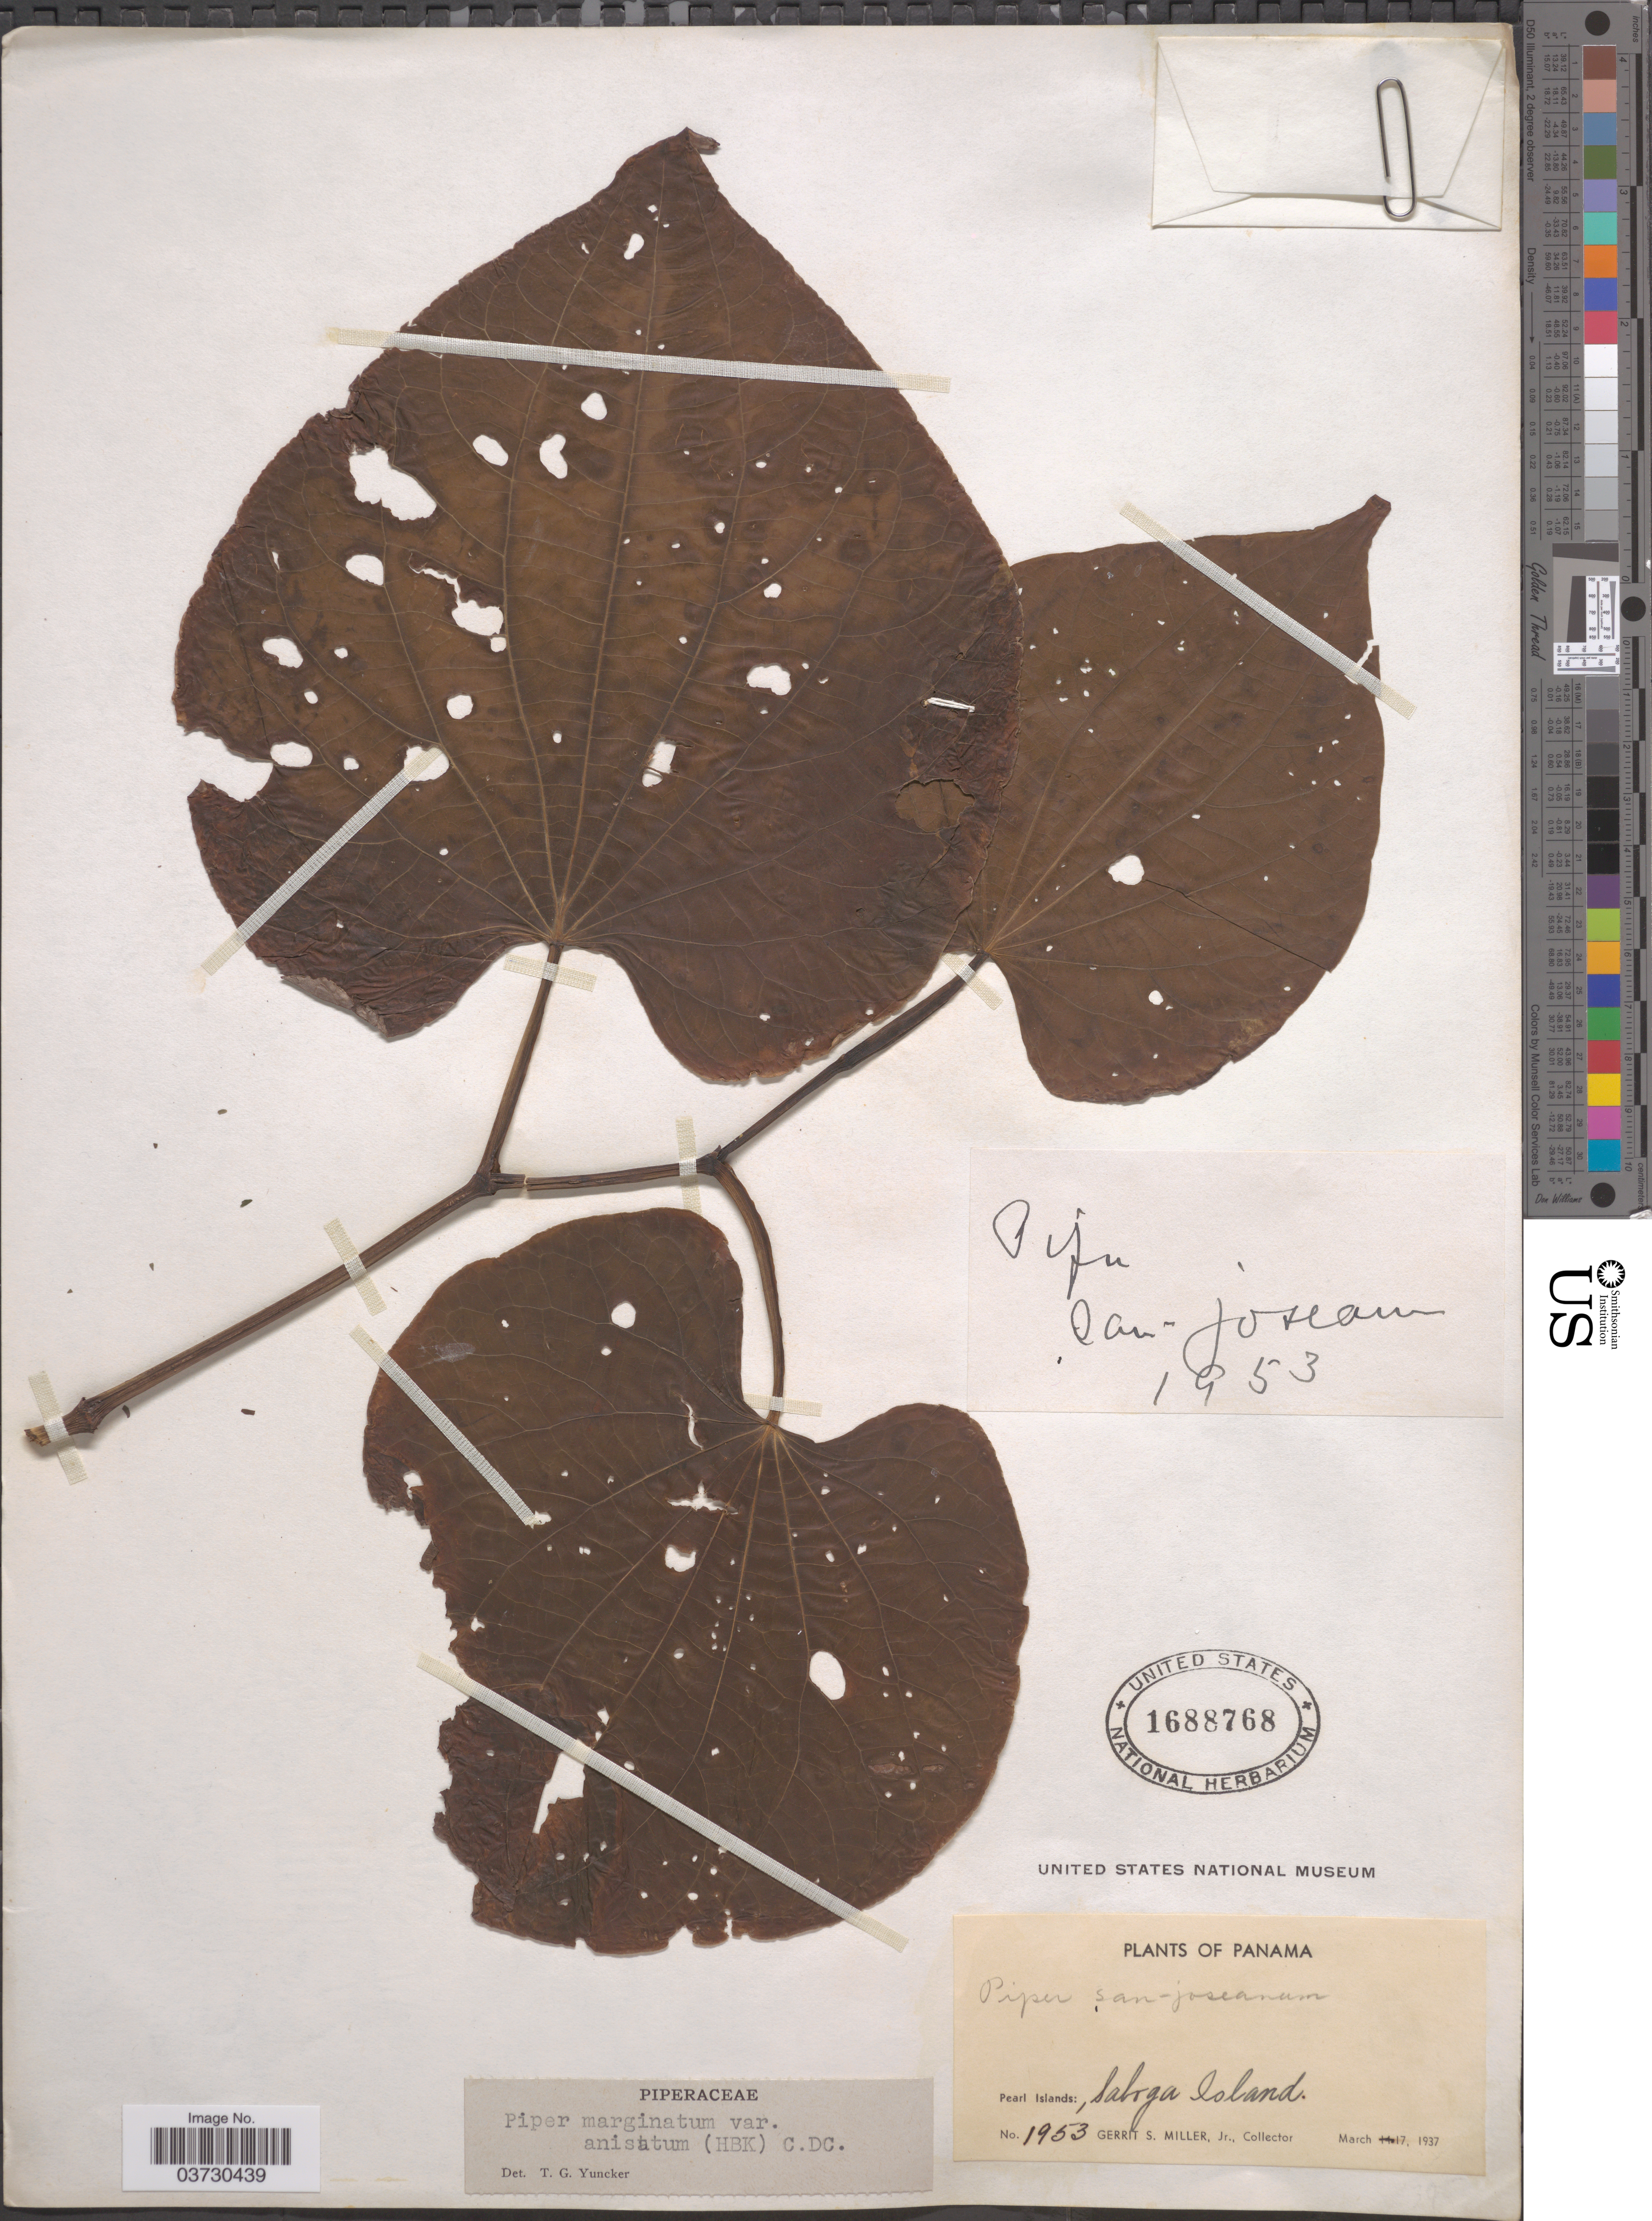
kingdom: Plantae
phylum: Tracheophyta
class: Magnoliopsida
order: Piperales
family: Piperaceae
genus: Piper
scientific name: Piper marginatum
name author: Jacq.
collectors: G. S. Miller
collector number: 1953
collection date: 1937-03-17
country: Panama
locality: Pearl Islands: Saboga Island.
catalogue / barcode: US 1688768